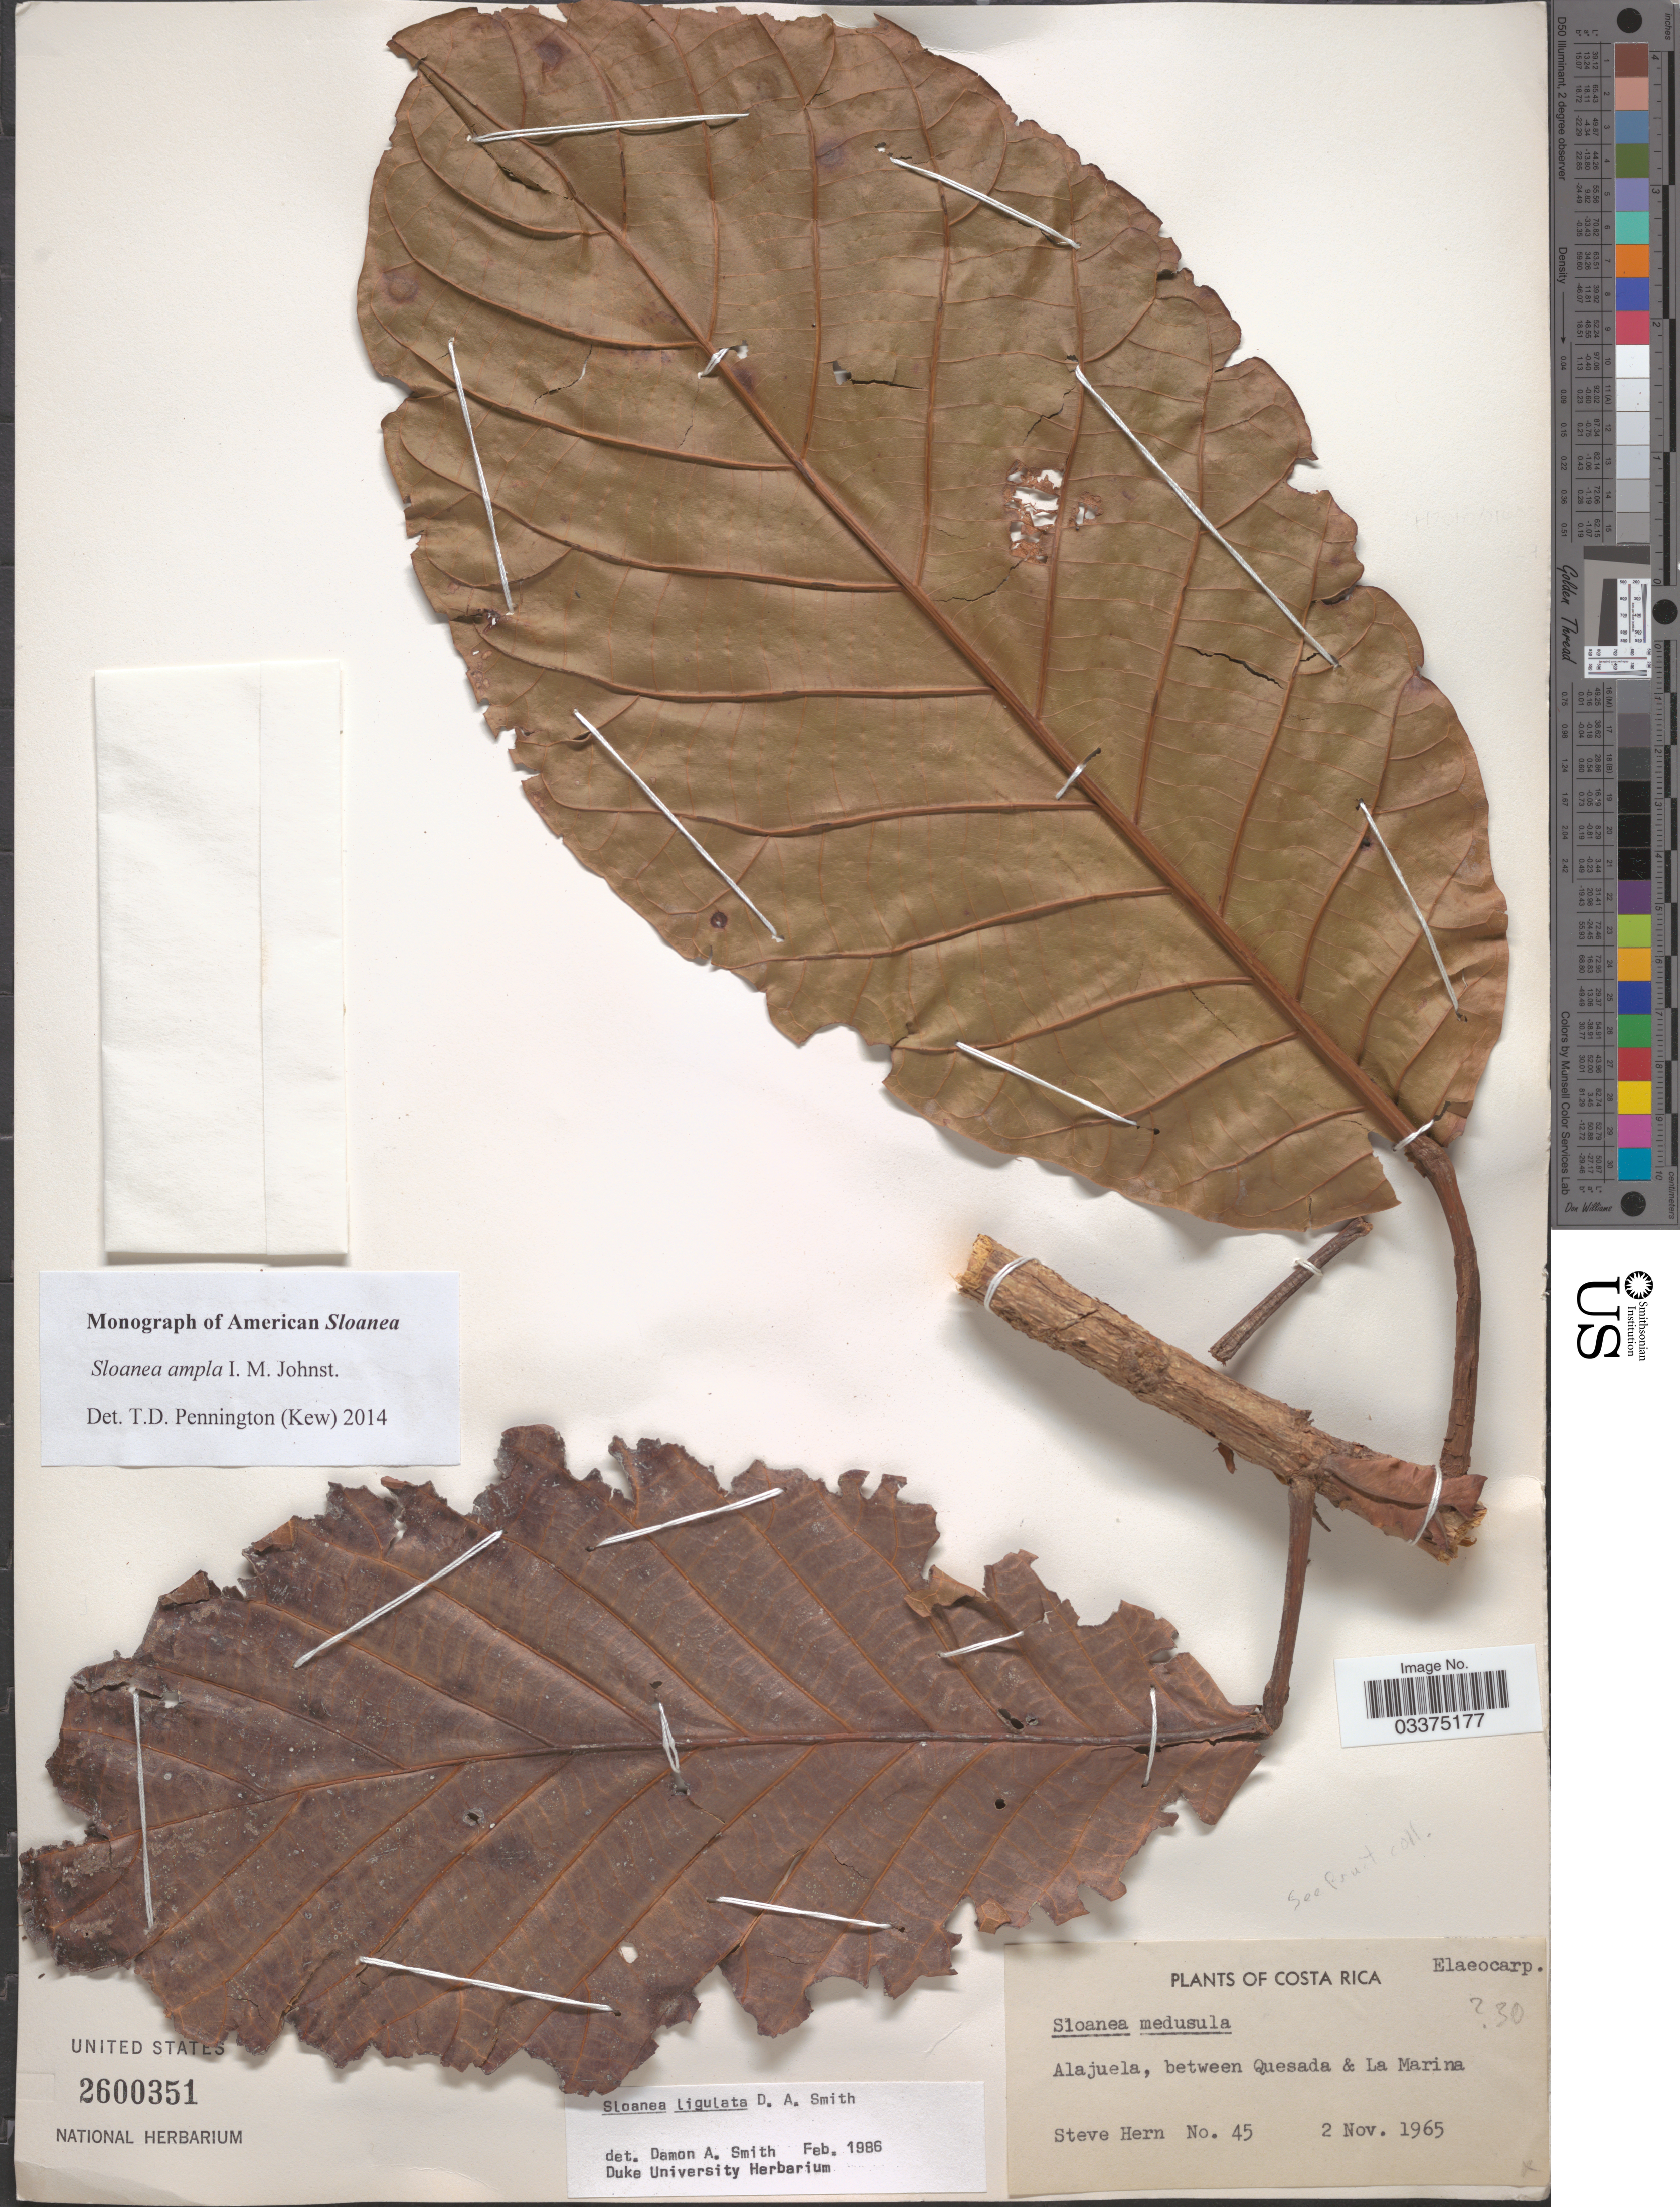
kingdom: Plantae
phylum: Tracheophyta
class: Magnoliopsida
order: Oxalidales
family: Elaeocarpaceae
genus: Sloanea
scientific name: Sloanea ampla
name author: I.M. Johnst.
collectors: S. Hern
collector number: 45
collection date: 1965-11-02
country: Costa Rica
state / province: Alajuela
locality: Between Quesada & La Marina.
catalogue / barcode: US 2600351